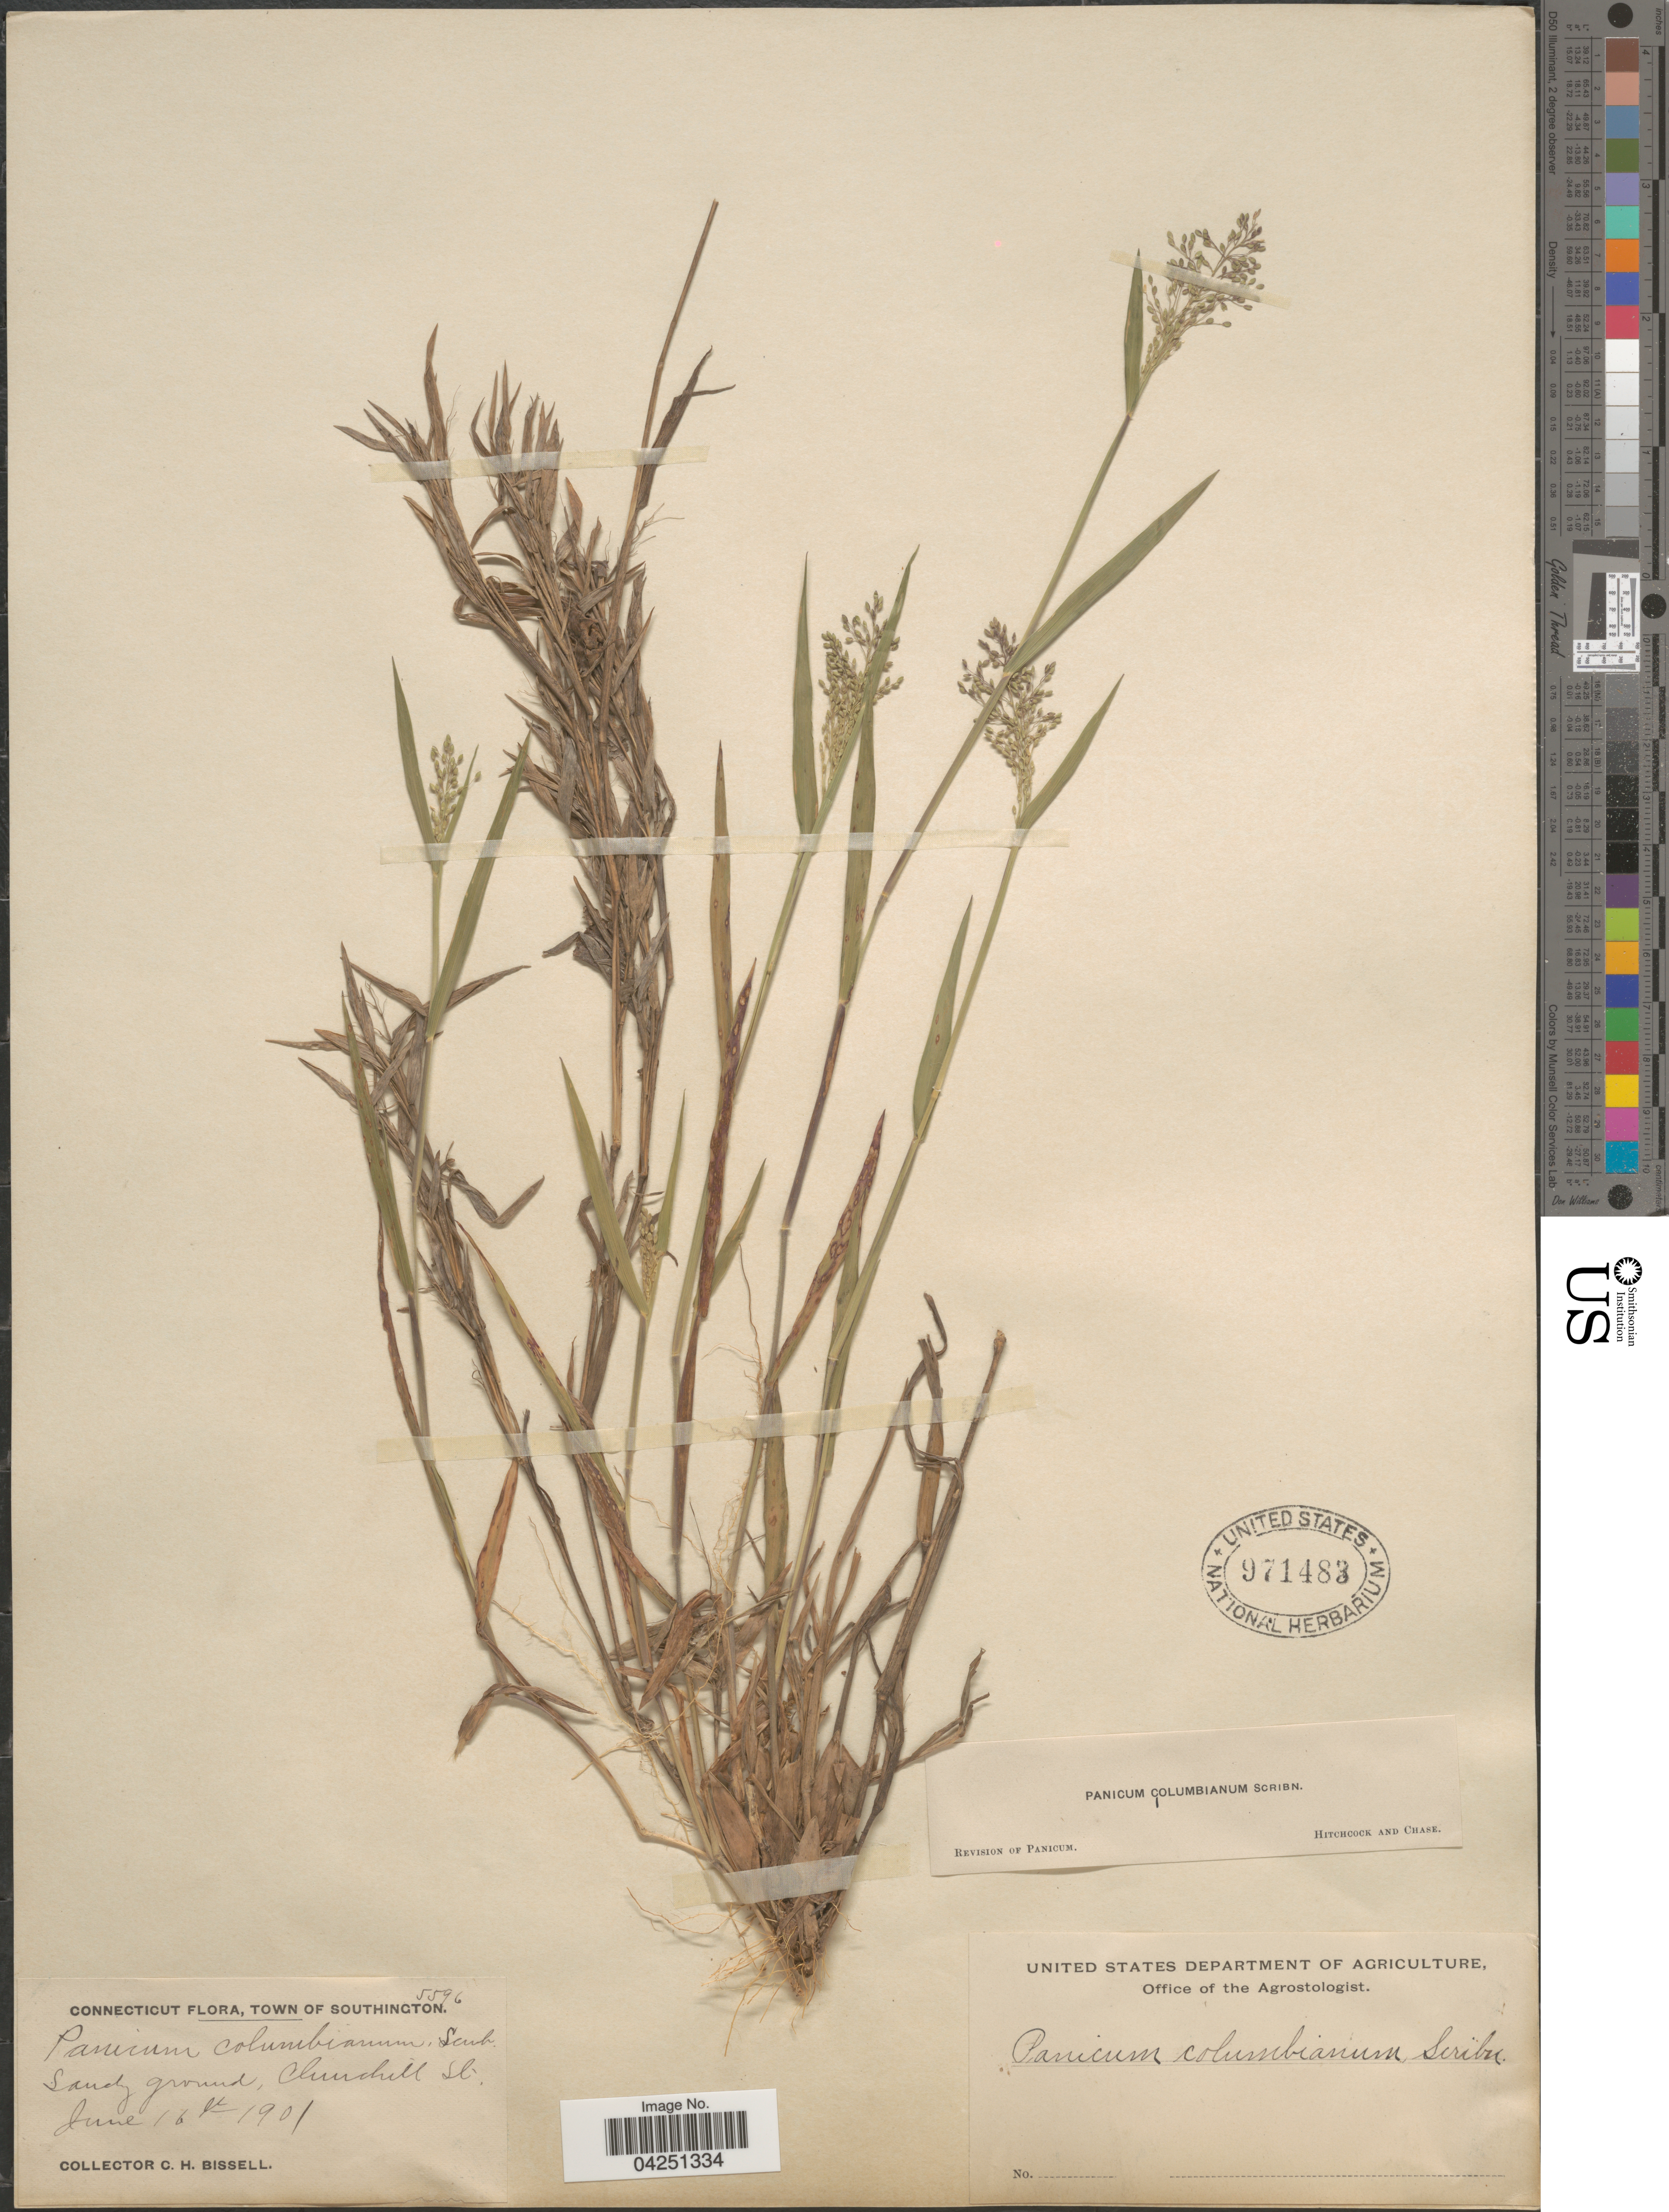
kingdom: Plantae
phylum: Tracheophyta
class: Liliopsida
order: Poales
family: Poaceae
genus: Dichanthelium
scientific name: Dichanthelium acuminatum var. acuminatum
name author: (Sw.) Gould & C.A. Clark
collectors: C. Bissell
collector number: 5596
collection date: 1901-06-16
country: United States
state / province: Connecticut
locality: Town of Southingon. Sandy ground, Churchill St.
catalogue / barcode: US 971483